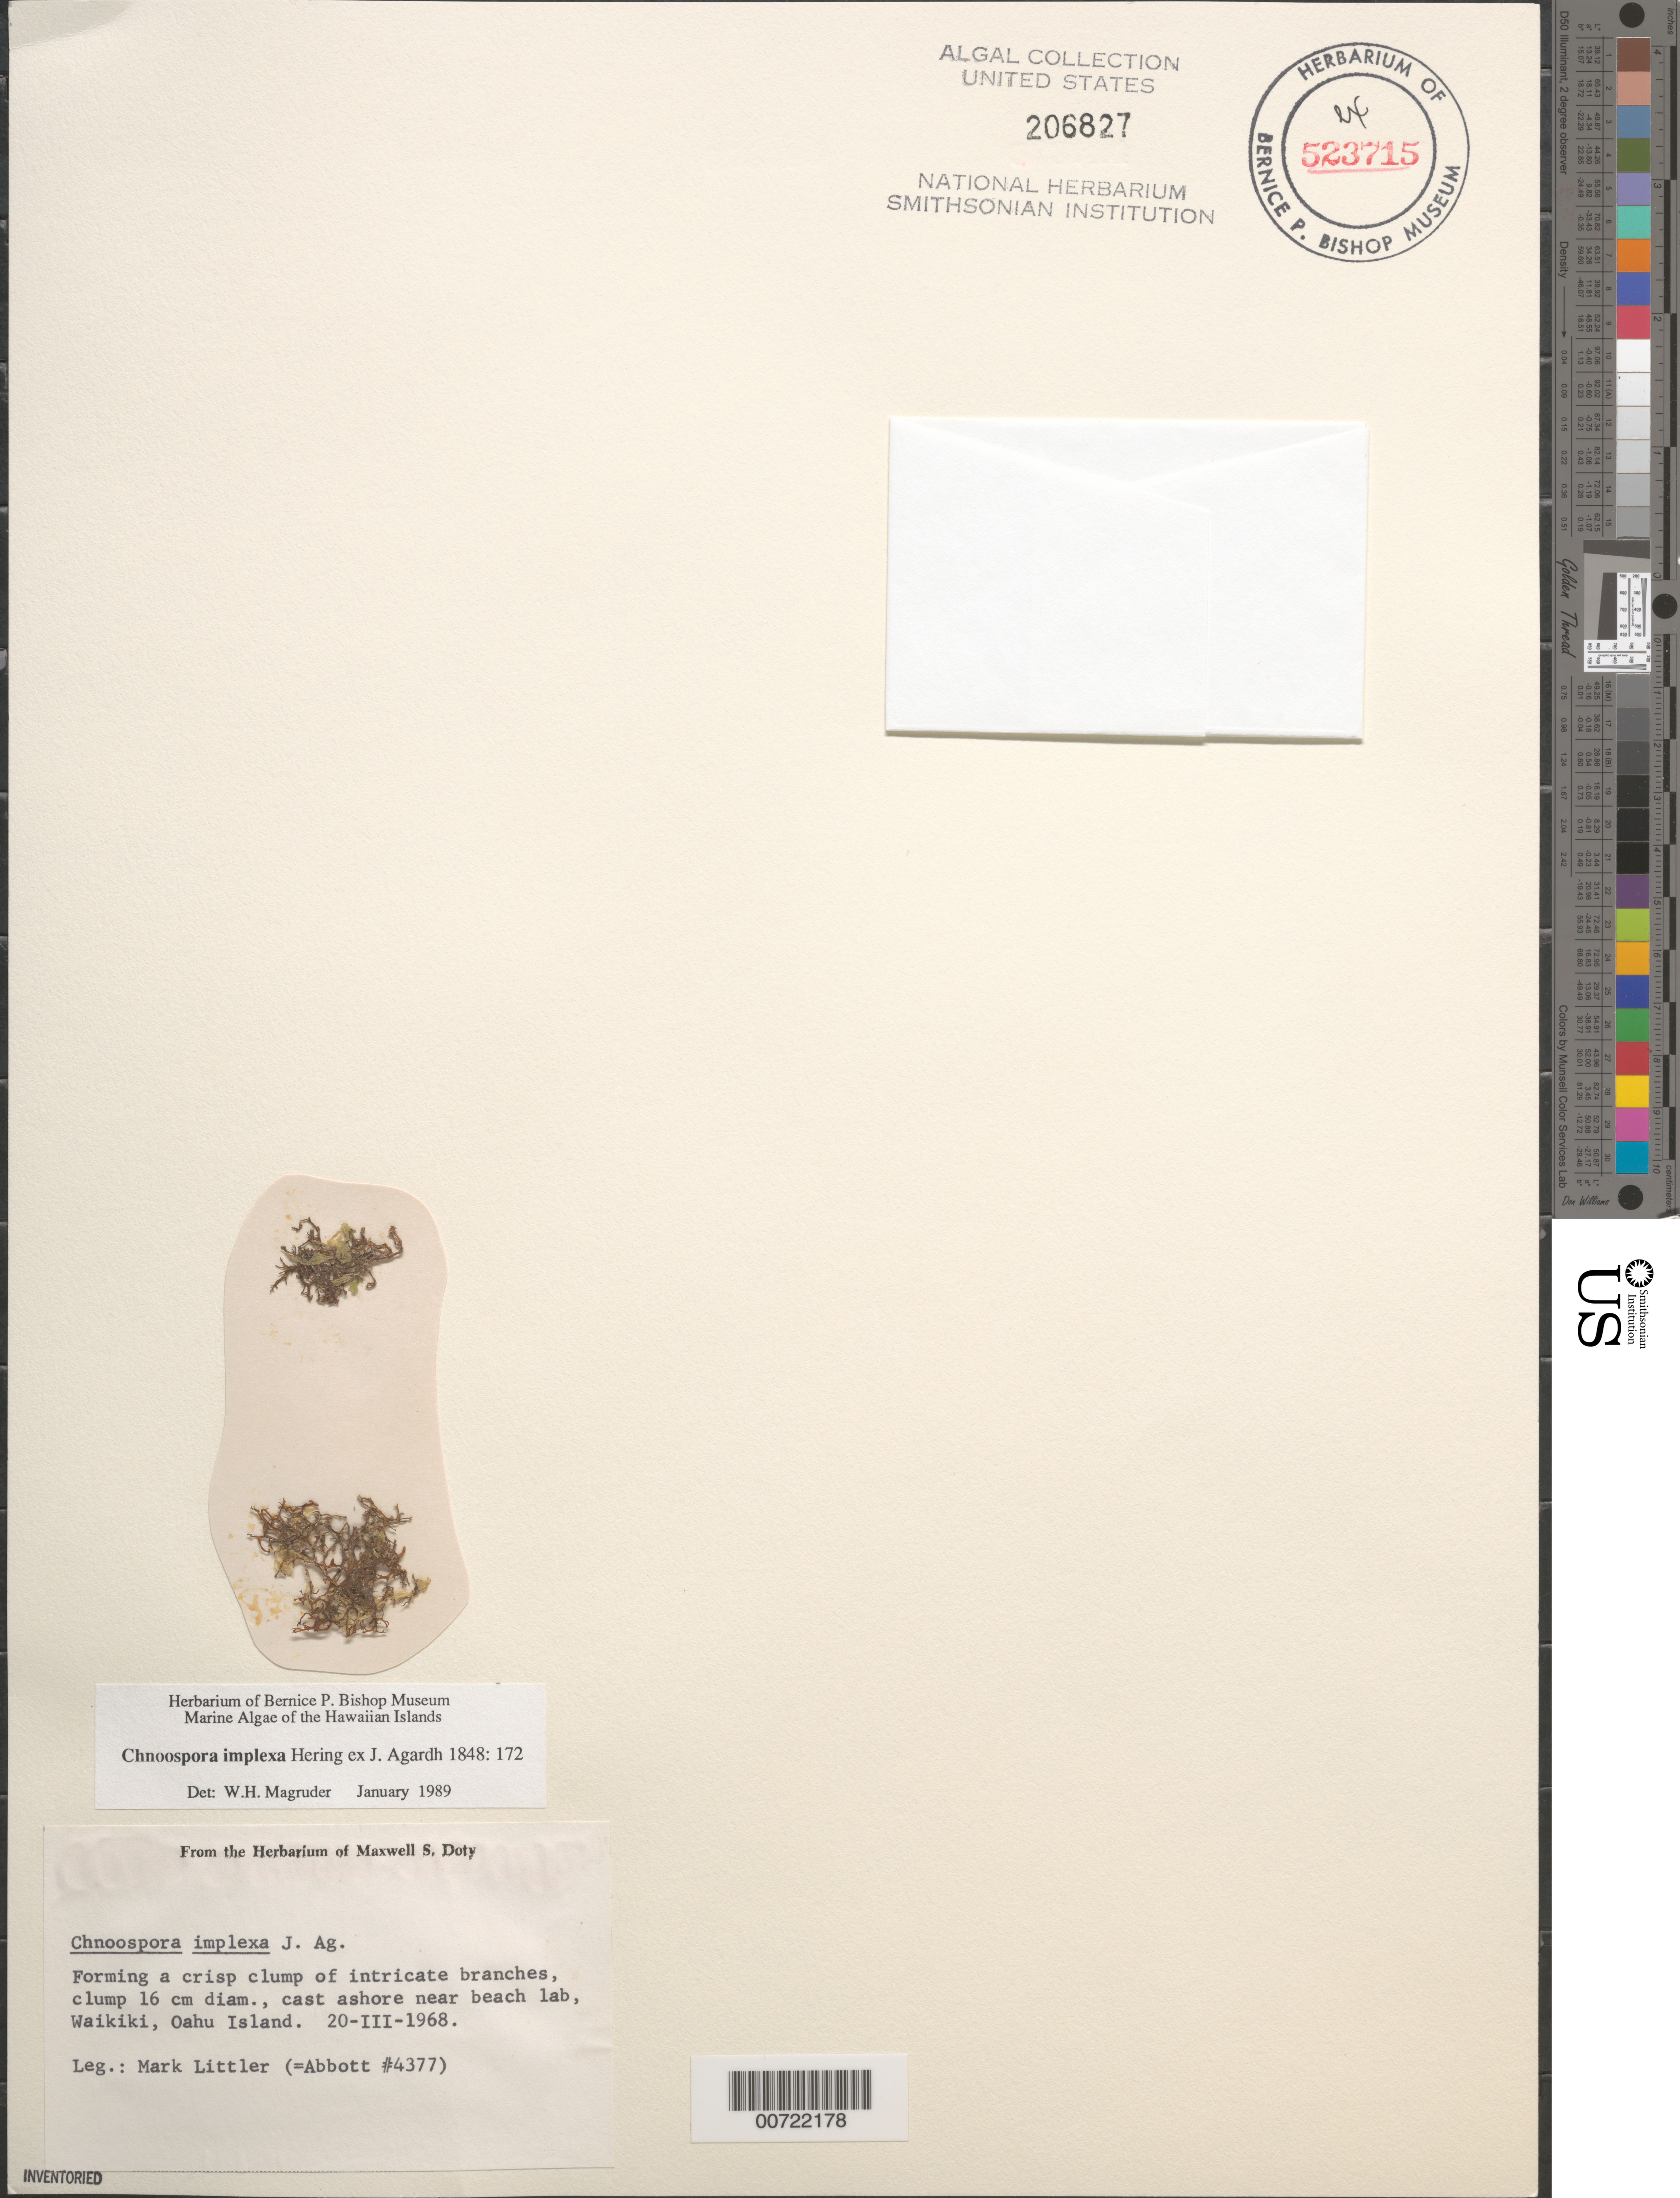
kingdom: Chromista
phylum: Ochrophyta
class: Phaeophyceae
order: Scytosiphonales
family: Scytosiphonaceae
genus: Pseudochnoospora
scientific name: Pseudochnoospora implexa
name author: (J. Agardh) Santiañez et al.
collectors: M. M. Littler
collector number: IAA 4377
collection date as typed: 20 Mar 1968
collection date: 1968-03-20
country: United States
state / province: Hawaii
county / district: Honolulu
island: Oahu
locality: Waikiki, near beach laboratory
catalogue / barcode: US 206827